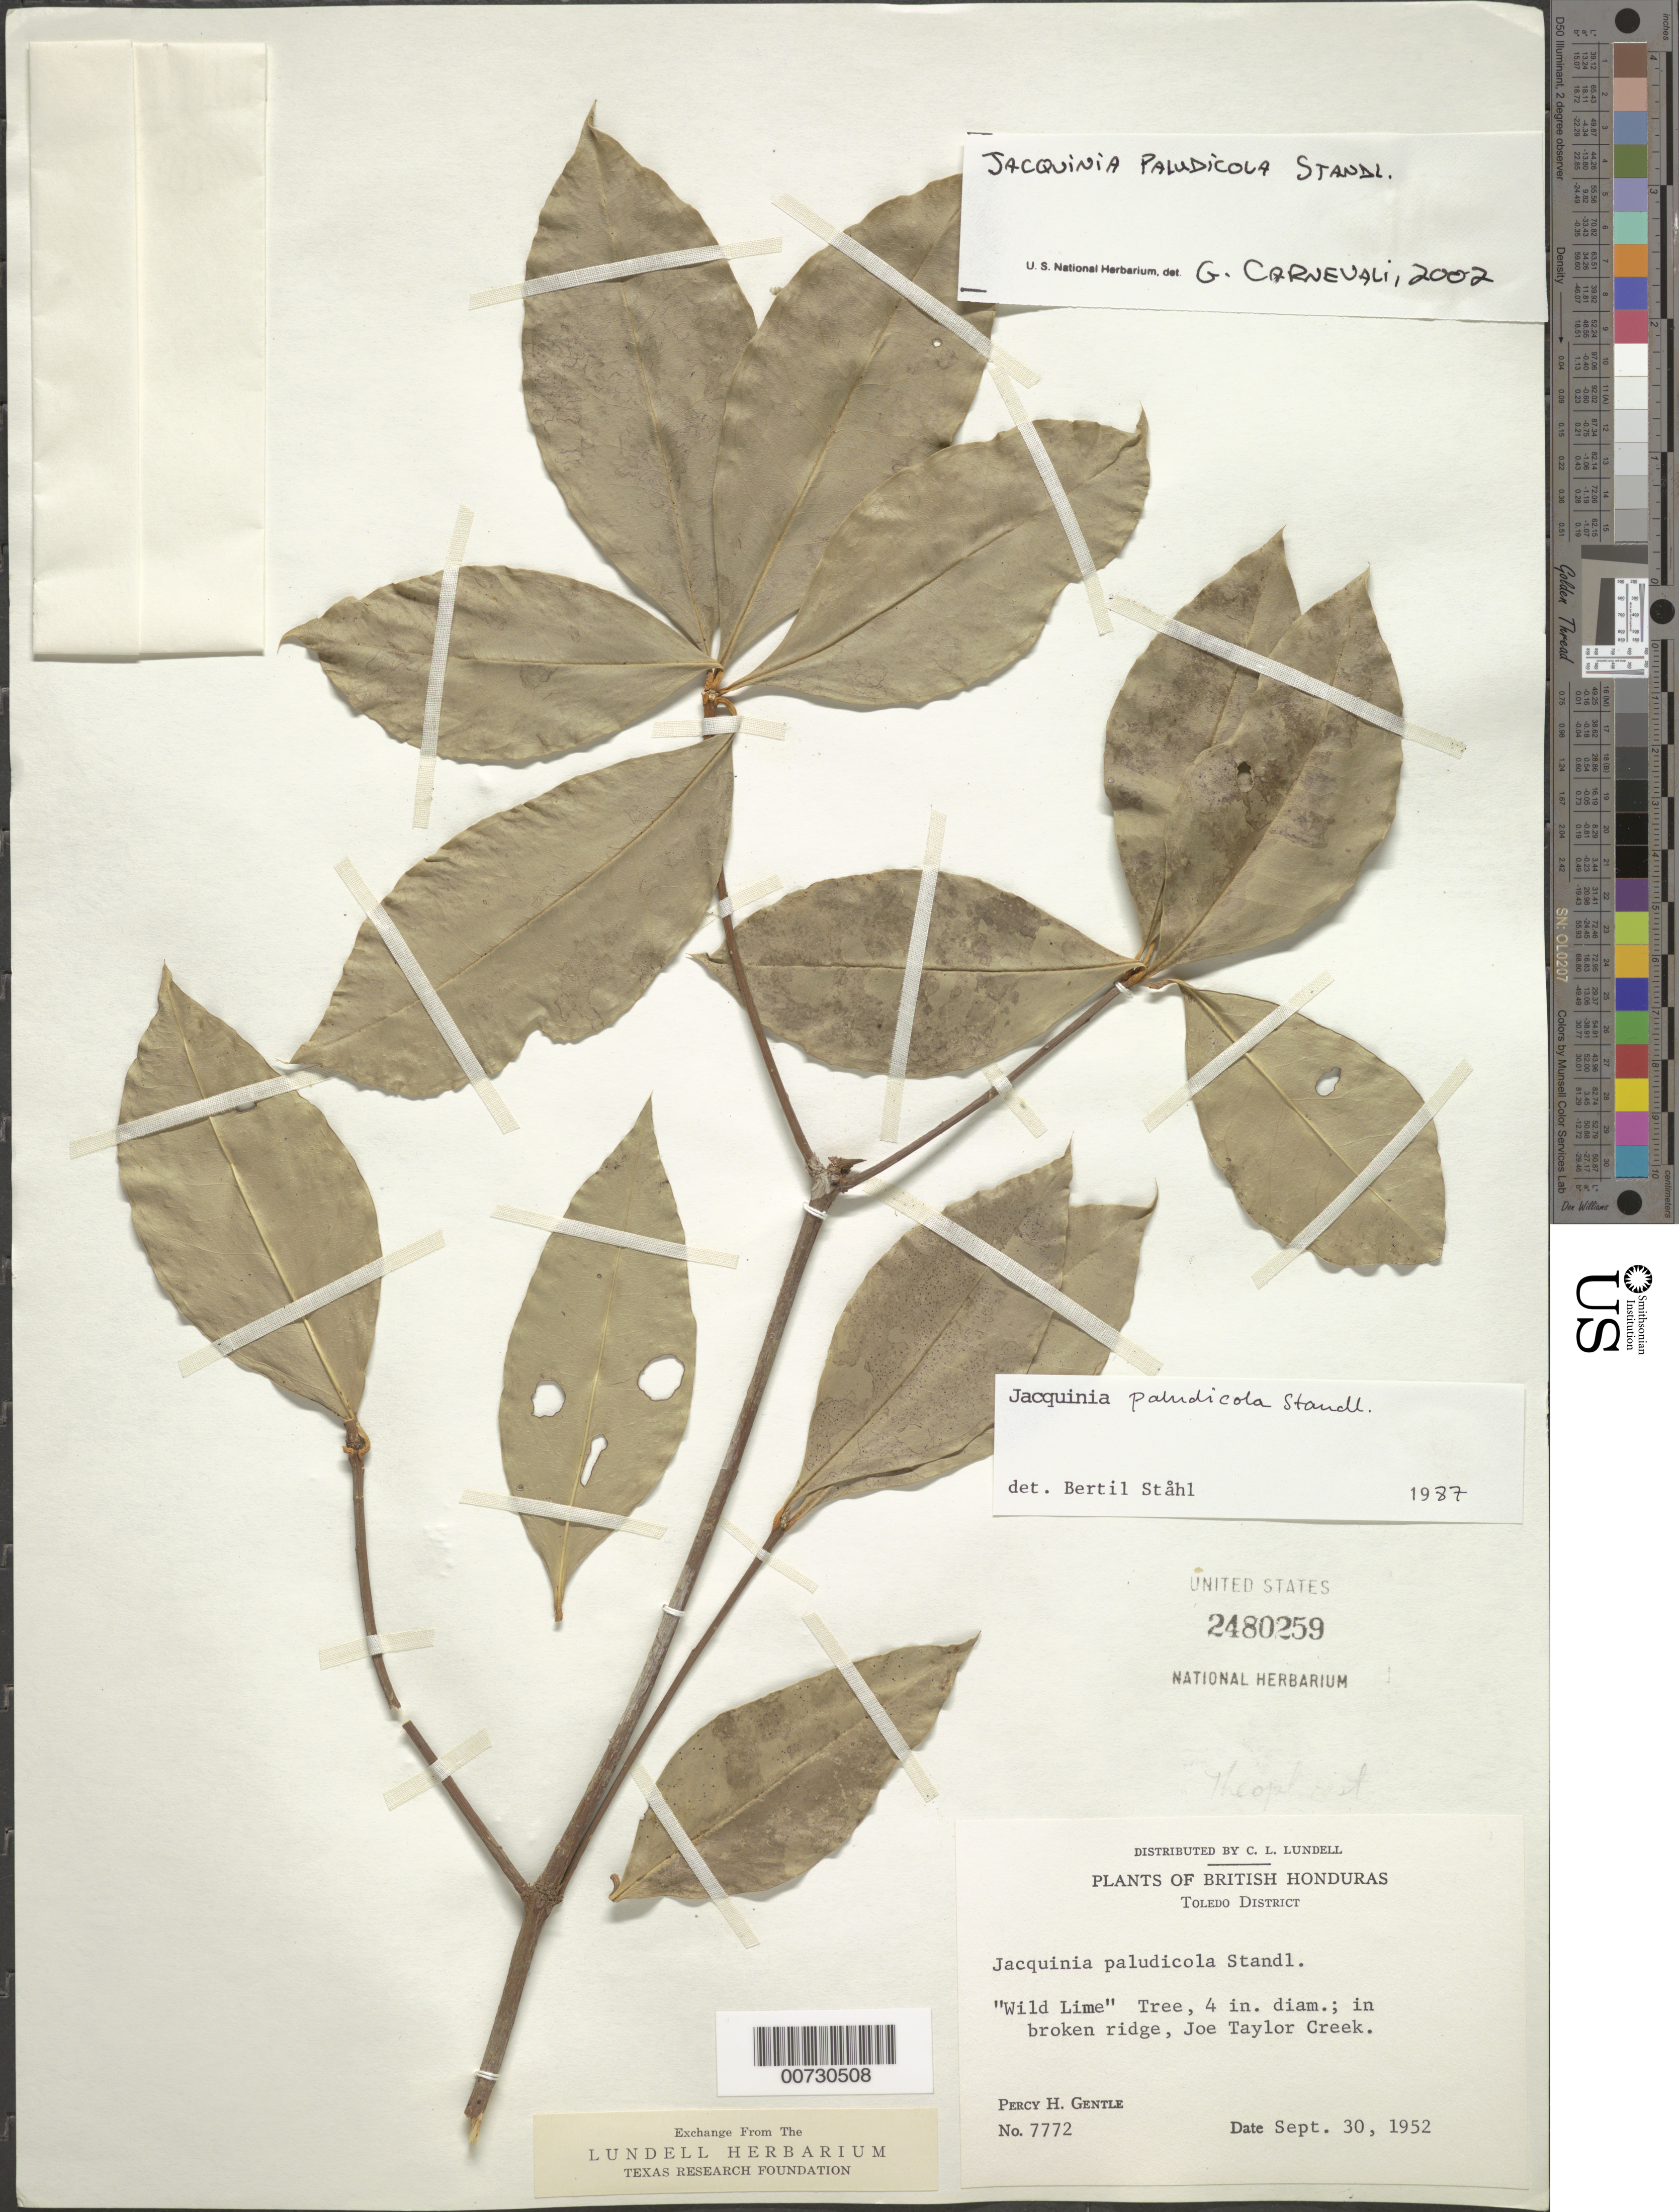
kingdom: Plantae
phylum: Tracheophyta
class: Magnoliopsida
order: Ericales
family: Primulaceae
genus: Jacquinia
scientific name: Jacquinia paludicola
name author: Standl.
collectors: P. H. Gentle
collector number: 7772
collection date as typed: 30 Sep 1952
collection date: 1952-09-30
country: Belize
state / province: Toledo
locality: Joe Taylor Creek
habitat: Broken ridge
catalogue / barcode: US 2480259